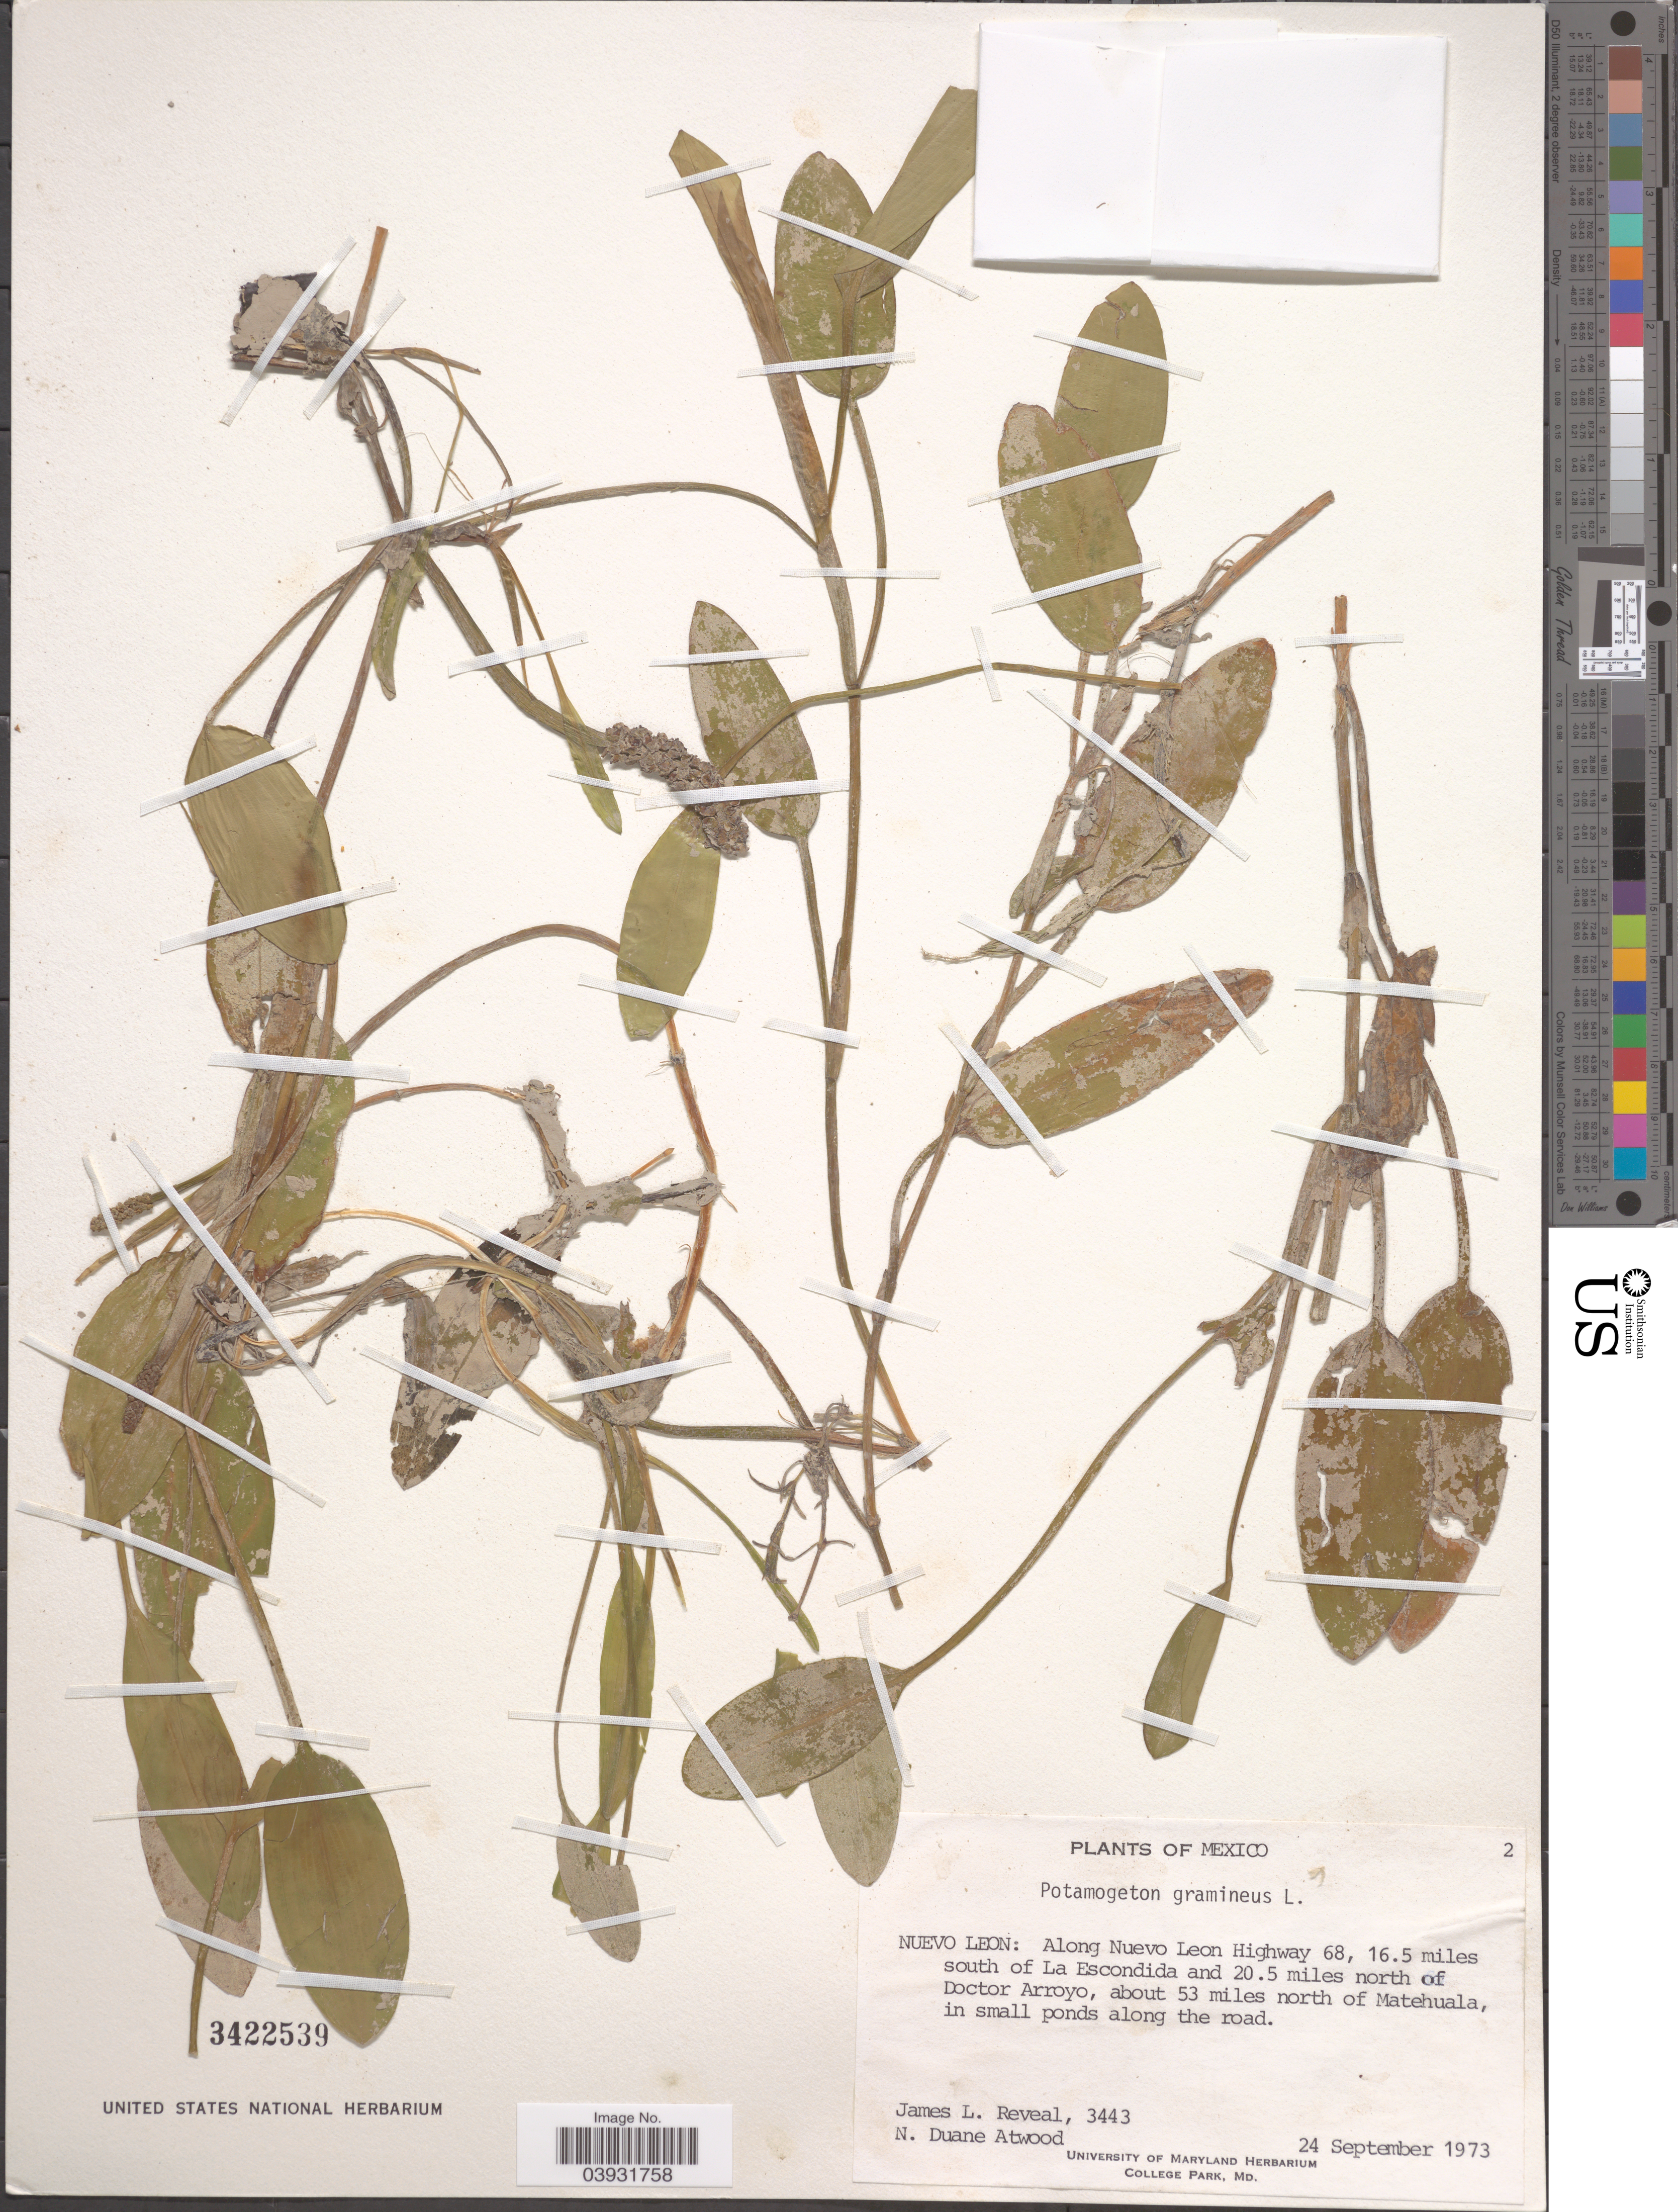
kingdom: Plantae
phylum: Tracheophyta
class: Liliopsida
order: Alismatales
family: Potamogetonaceae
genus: Potamogeton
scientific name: Potamogeton gramineus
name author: L.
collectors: J. L. Reveal & N. Atwood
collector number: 3443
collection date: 1973-09-24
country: Mexico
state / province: Nuevo León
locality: Along Nuevo Leon Highway 68, 16.5 miles south of La Escondida and 20.5 miles north of Doctor Arroyo, about 53 miles north of Matehuala.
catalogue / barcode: US 3422539